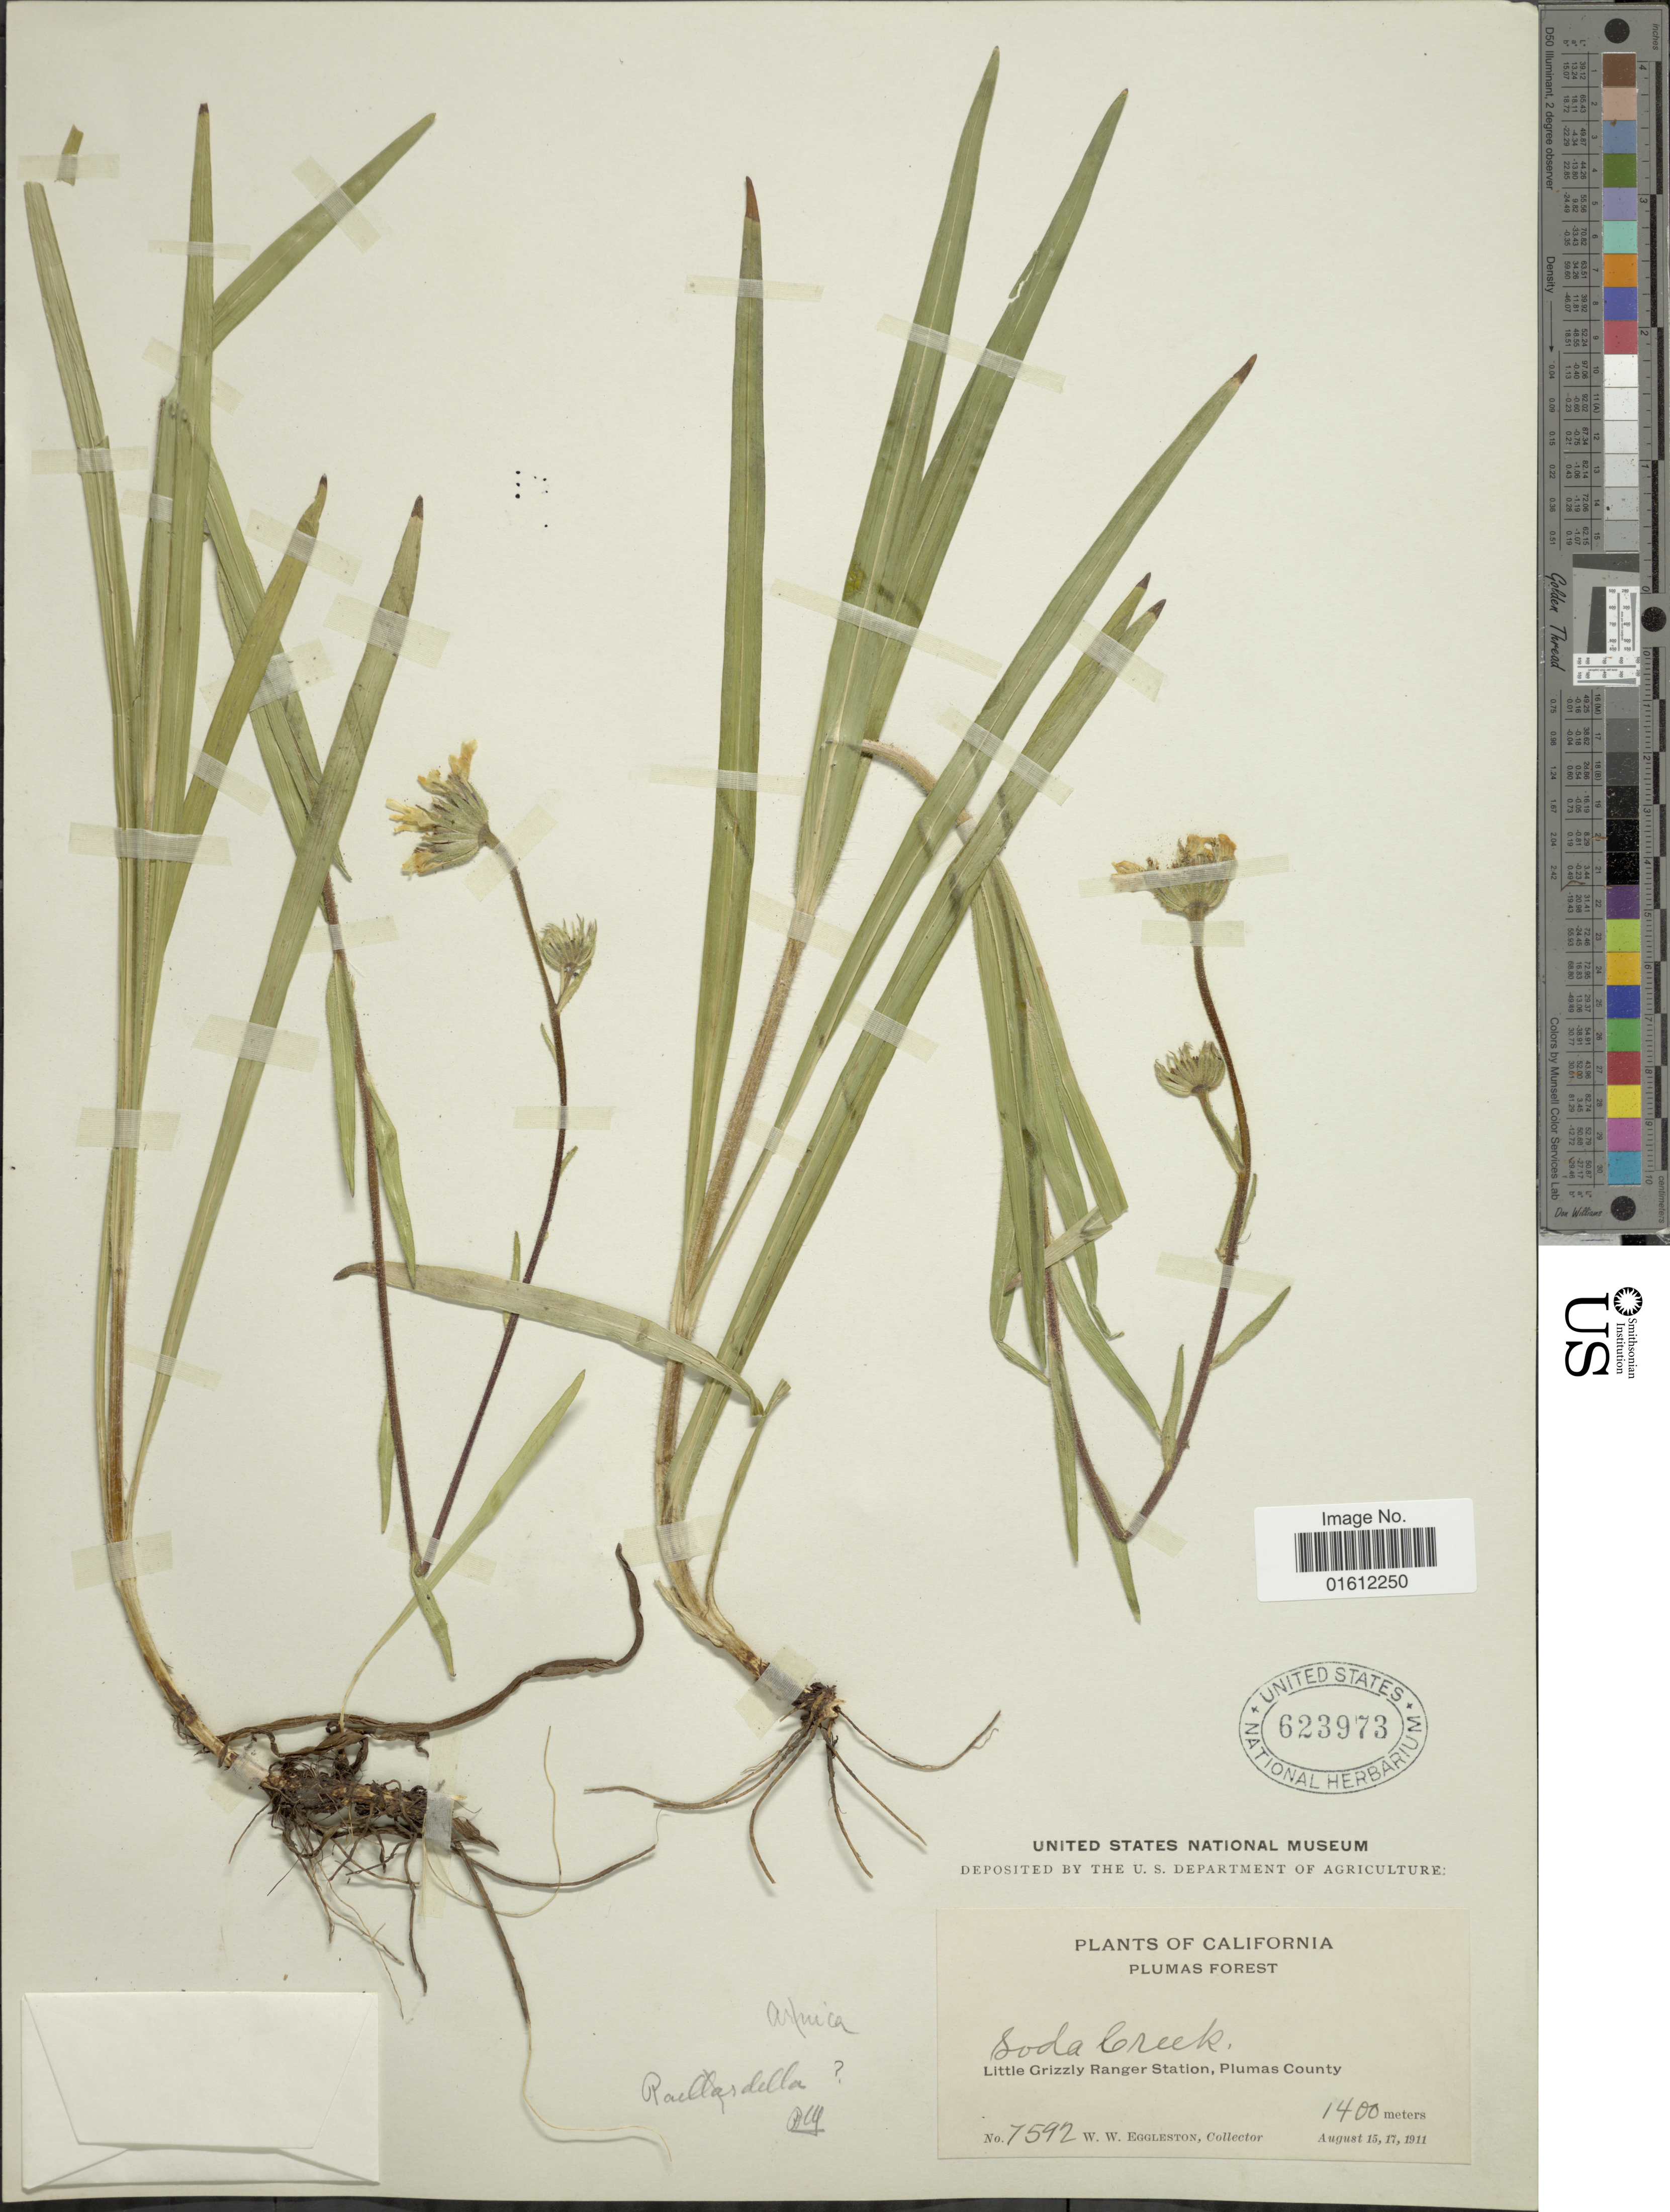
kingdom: Plantae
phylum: Tracheophyta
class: Magnoliopsida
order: Asterales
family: Asteraceae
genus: Madia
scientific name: Madia bolanderi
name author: A. Gray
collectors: W. W. Eggleston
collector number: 7592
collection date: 1911-08-15/1911-08-17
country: United States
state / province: California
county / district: Plumas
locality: Plumas Forest, Little Grizzly Ranger Station, Plumas County, Soda Creek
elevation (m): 1400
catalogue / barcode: US 623973